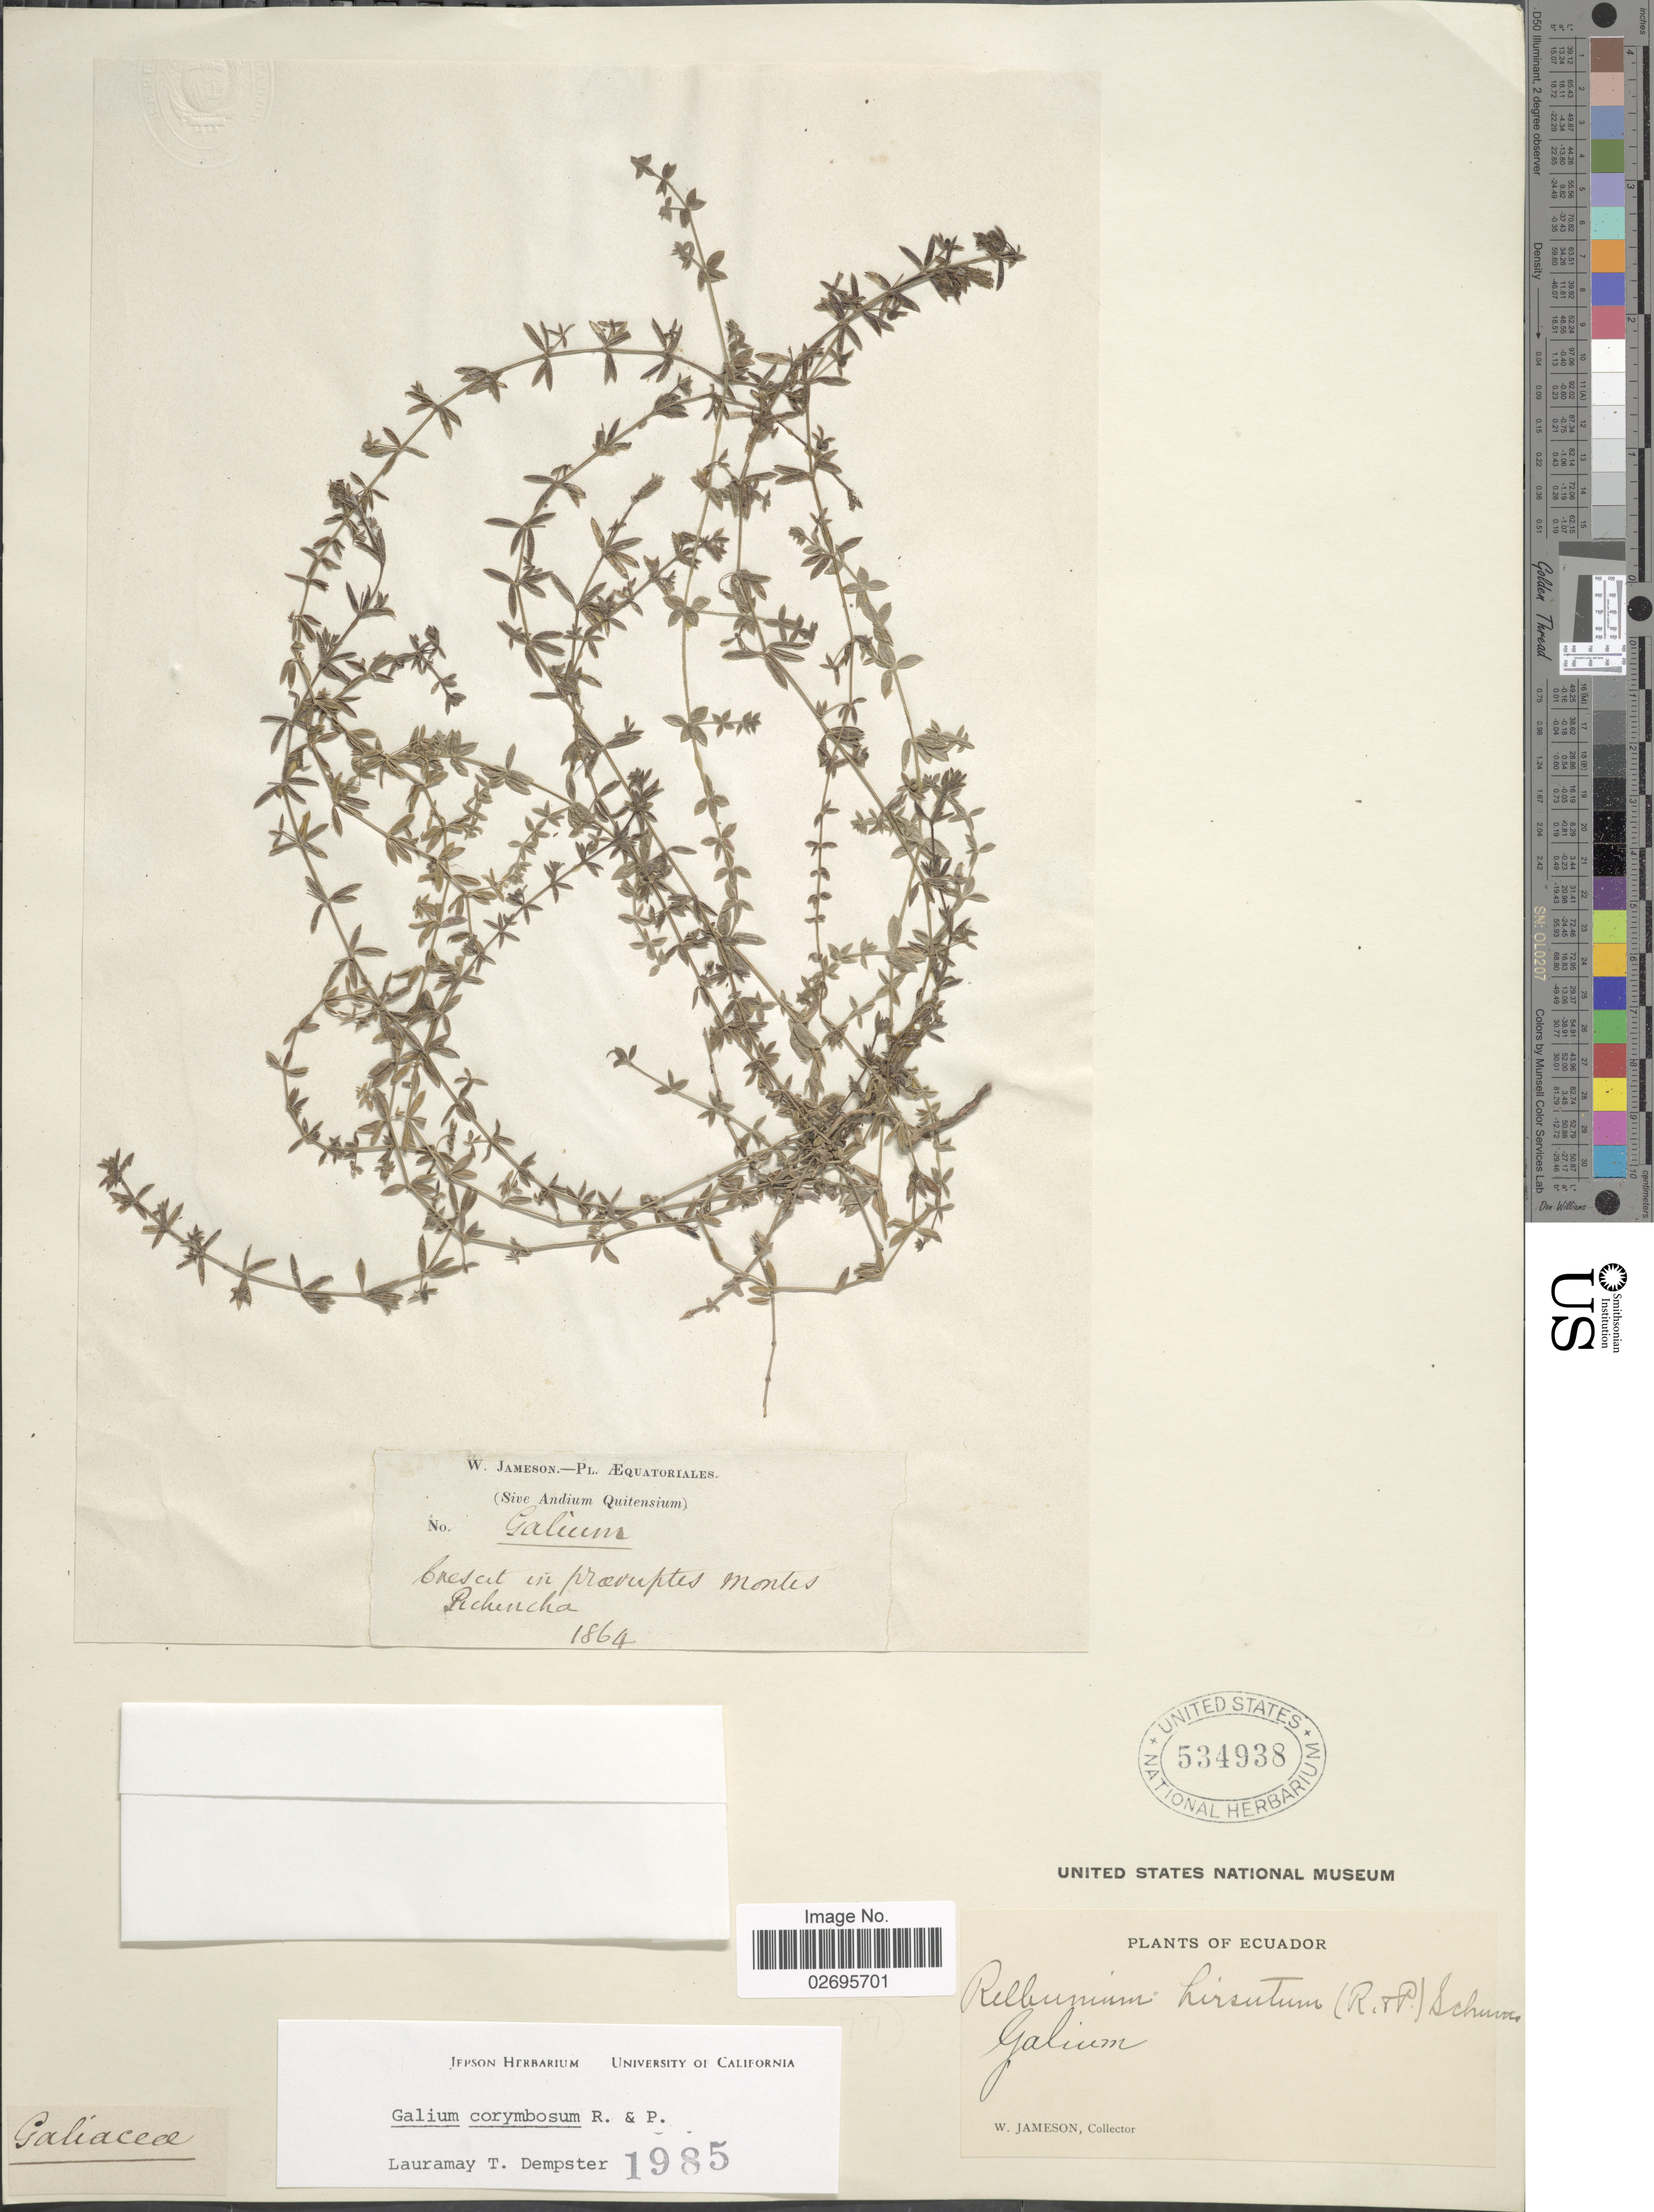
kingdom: Plantae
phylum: Tracheophyta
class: Magnoliopsida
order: Gentianales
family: Rubiaceae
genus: Galium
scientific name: Galium corymbosum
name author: Ruiz & Pav.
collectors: W. Jameson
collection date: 1864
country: Ecuador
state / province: Pichincha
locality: Crescit in pravuptes montes Pichincha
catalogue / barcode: US 534938